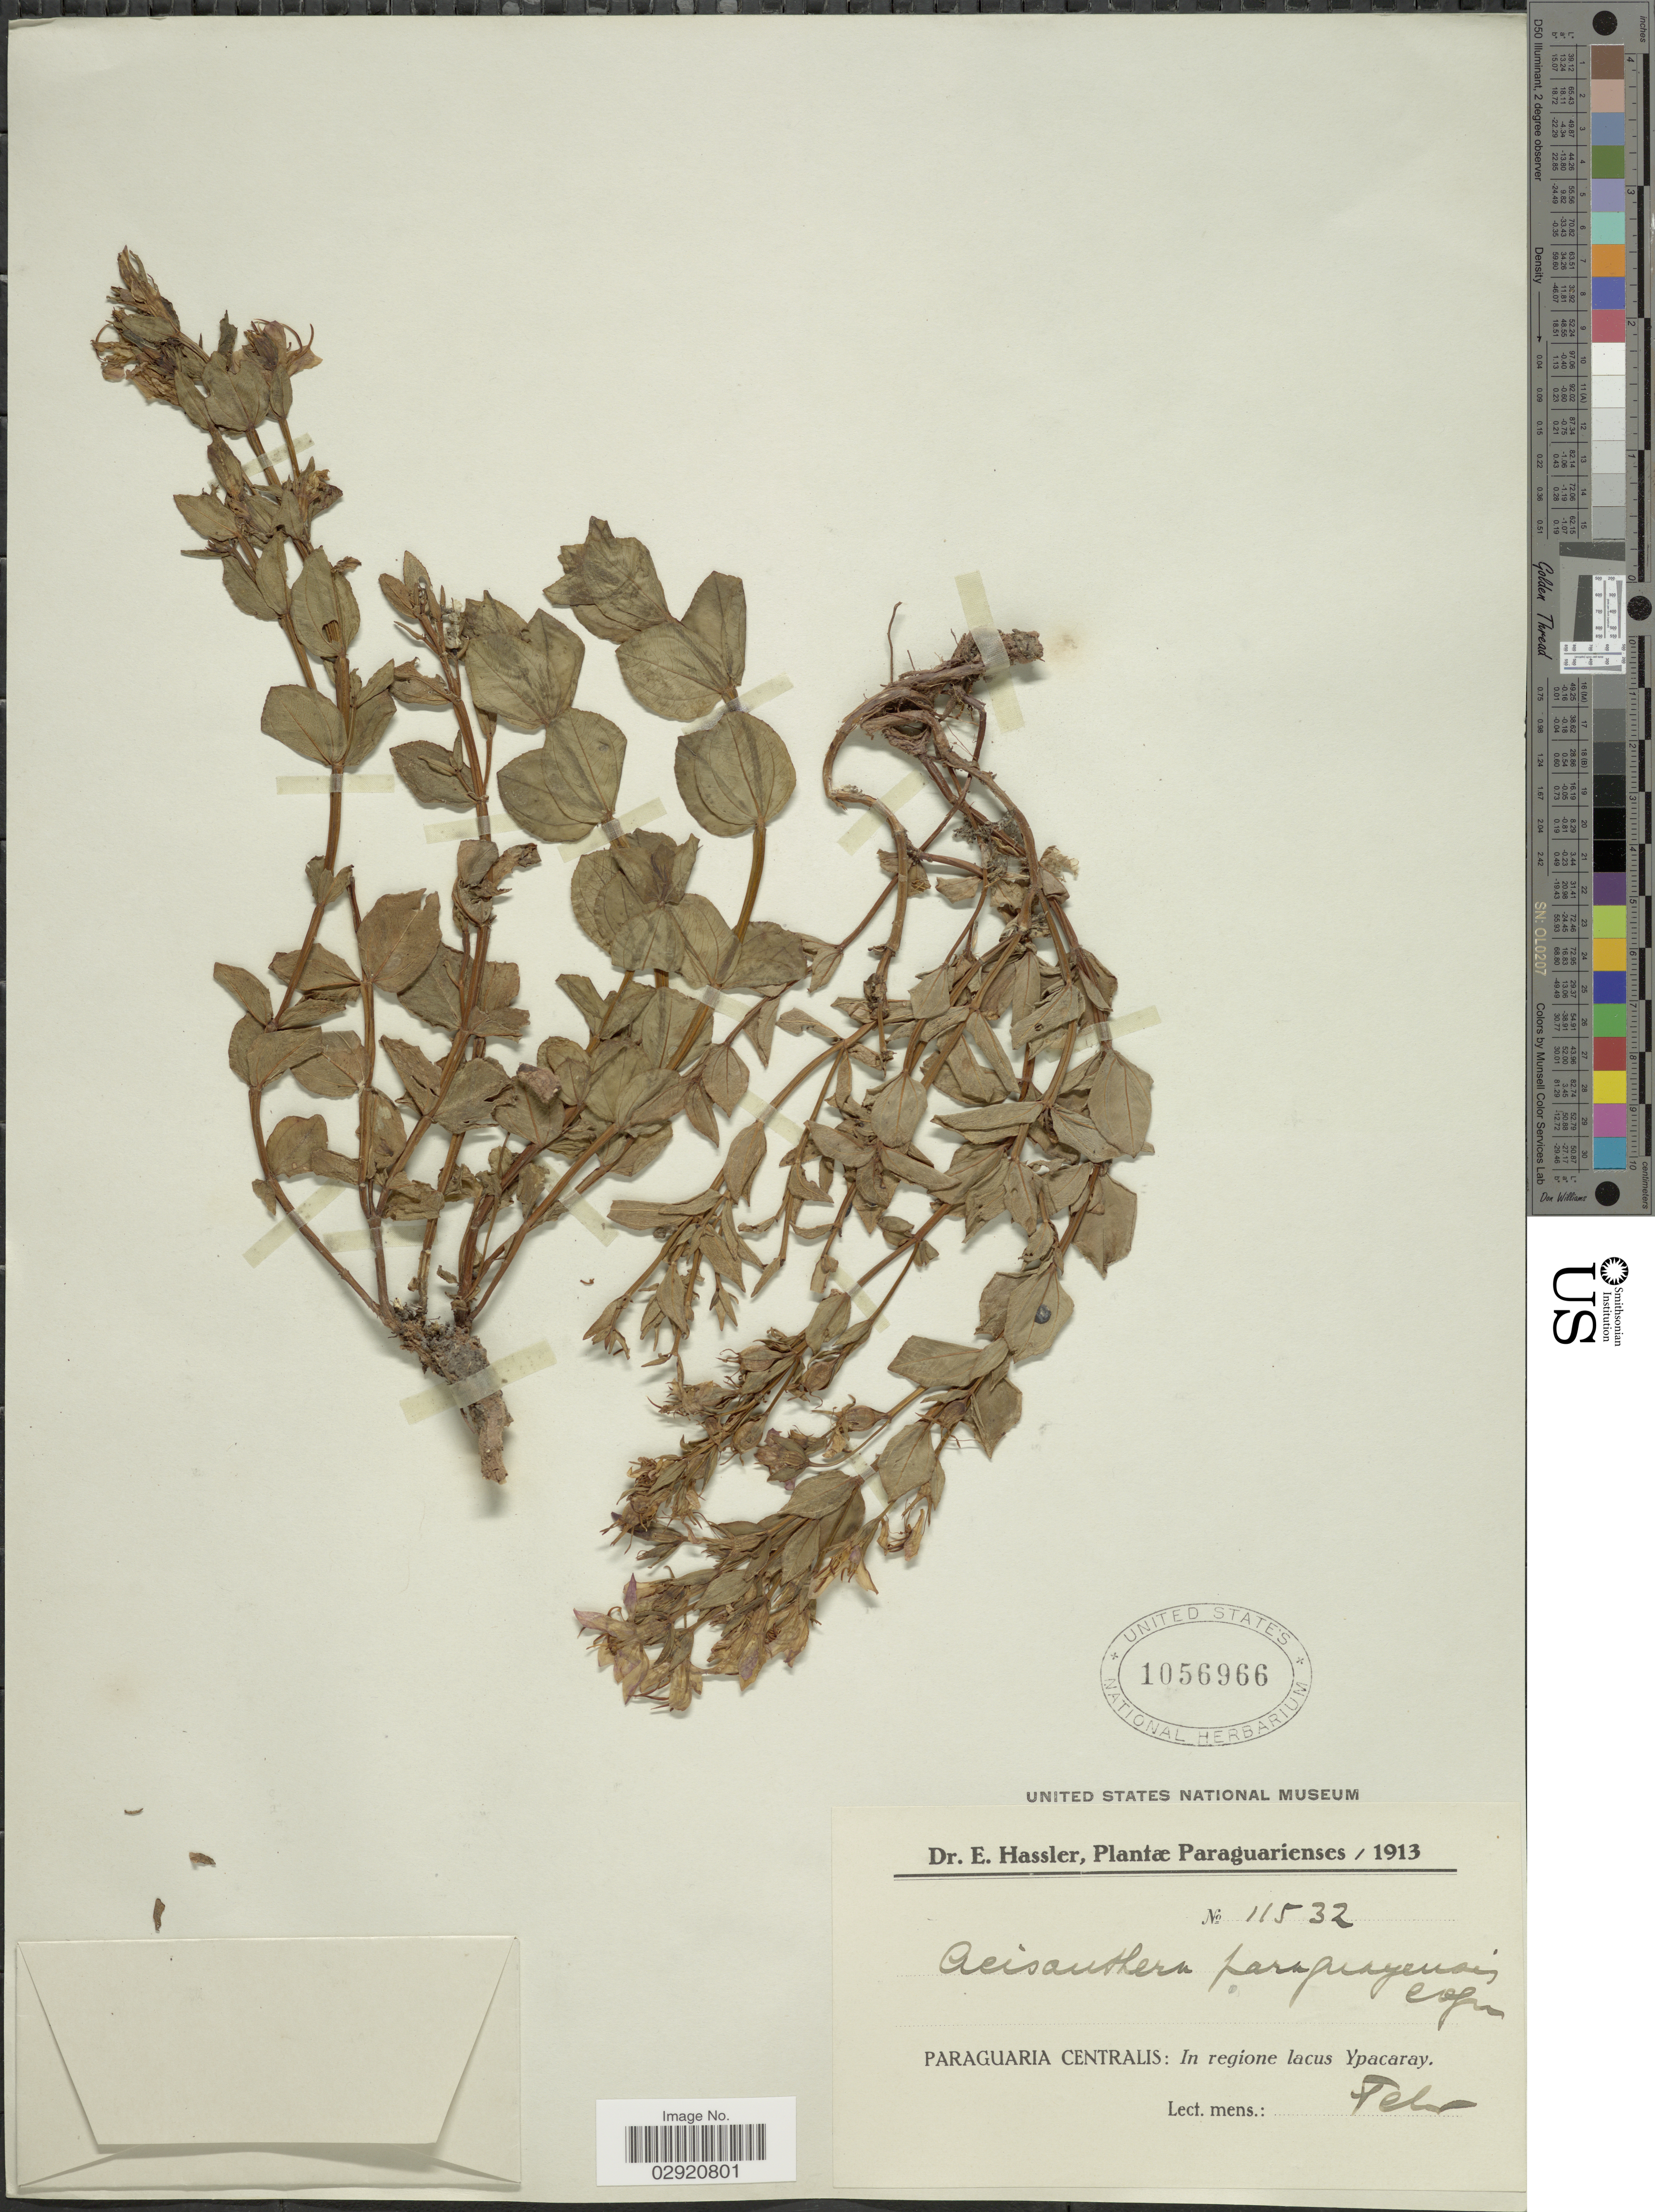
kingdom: Plantae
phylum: Tracheophyta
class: Magnoliopsida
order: Myrtales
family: Melastomataceae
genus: Acisanthera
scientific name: Acisanthera alsinefolia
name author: (DC.) Triana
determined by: Nunes da Silva, Diego, (RB), Jardim Botanico do Rio de Janeiro - Herbario (BRAZIL)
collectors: E. Hassler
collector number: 11532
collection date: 1913-02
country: Paraguay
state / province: Paraguari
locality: Paraguaria Centralis: In regione lacus Ypacaray.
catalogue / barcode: US 1056966